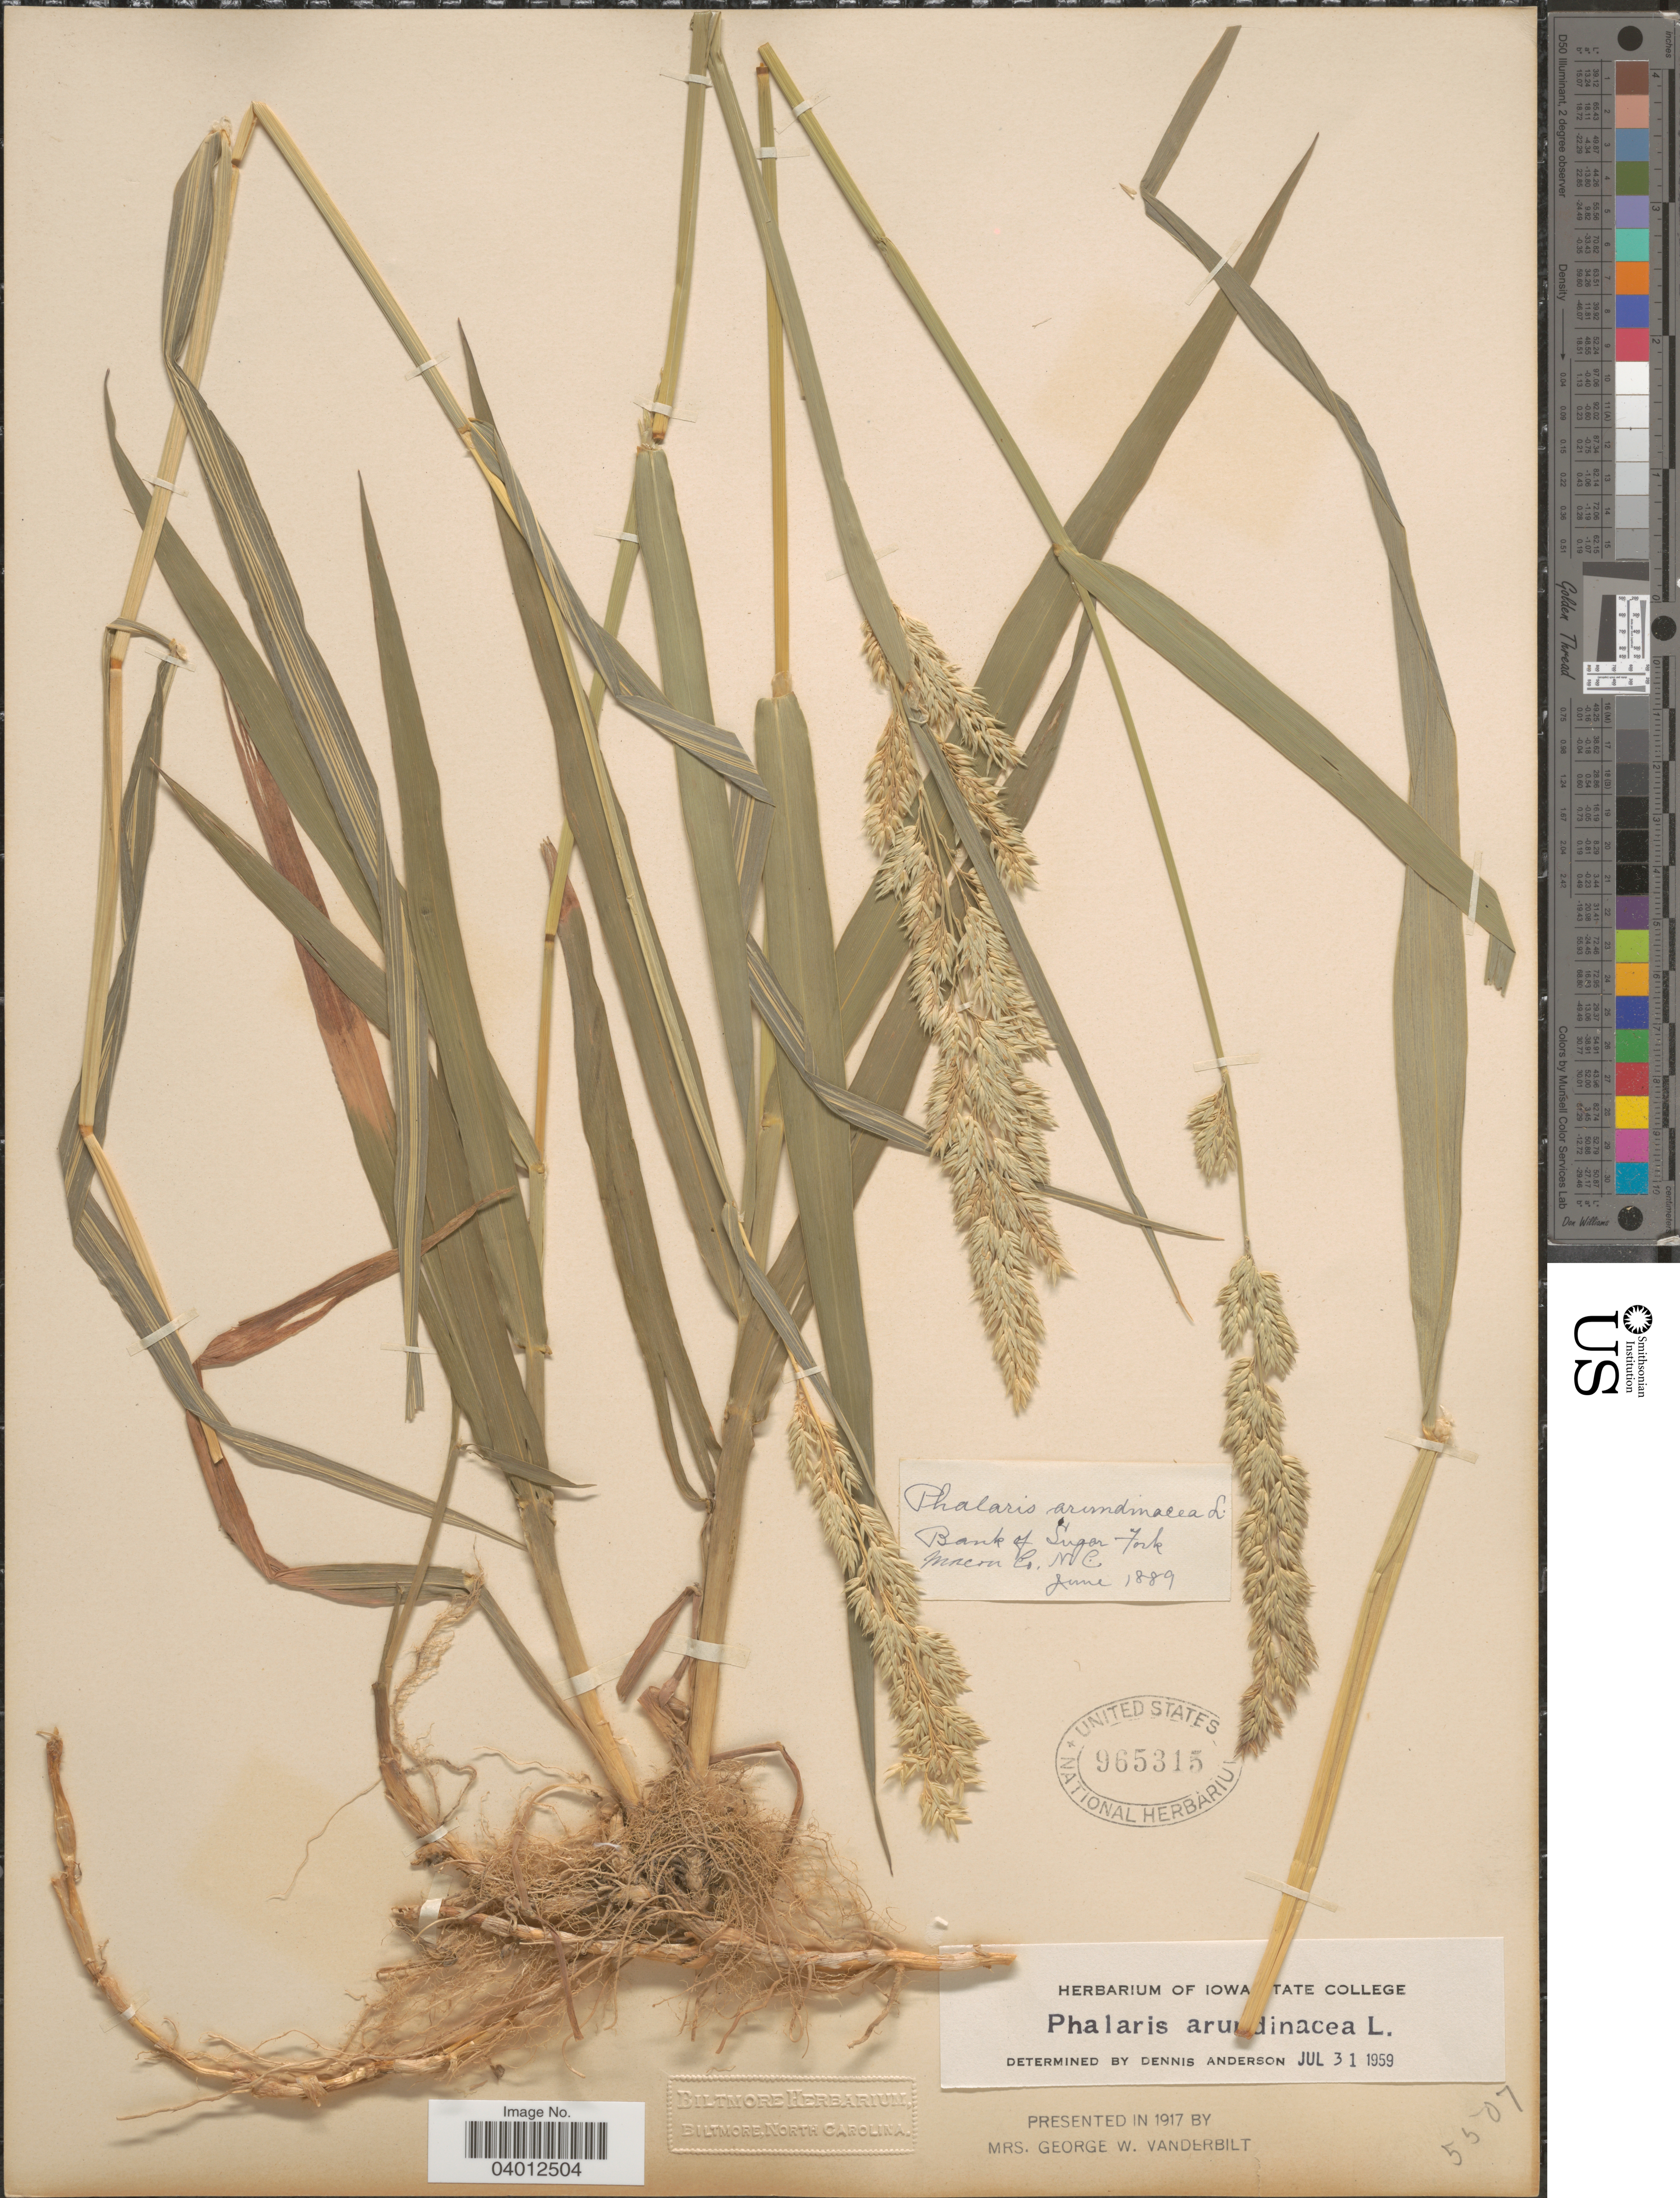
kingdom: Plantae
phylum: Tracheophyta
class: Liliopsida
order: Poales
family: Poaceae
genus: Phalaris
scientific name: Phalaris arundinacea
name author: L.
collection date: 1889-06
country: United States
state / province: North Carolina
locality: Bank of Sugar Fork. Macon Co.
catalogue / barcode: US 965315